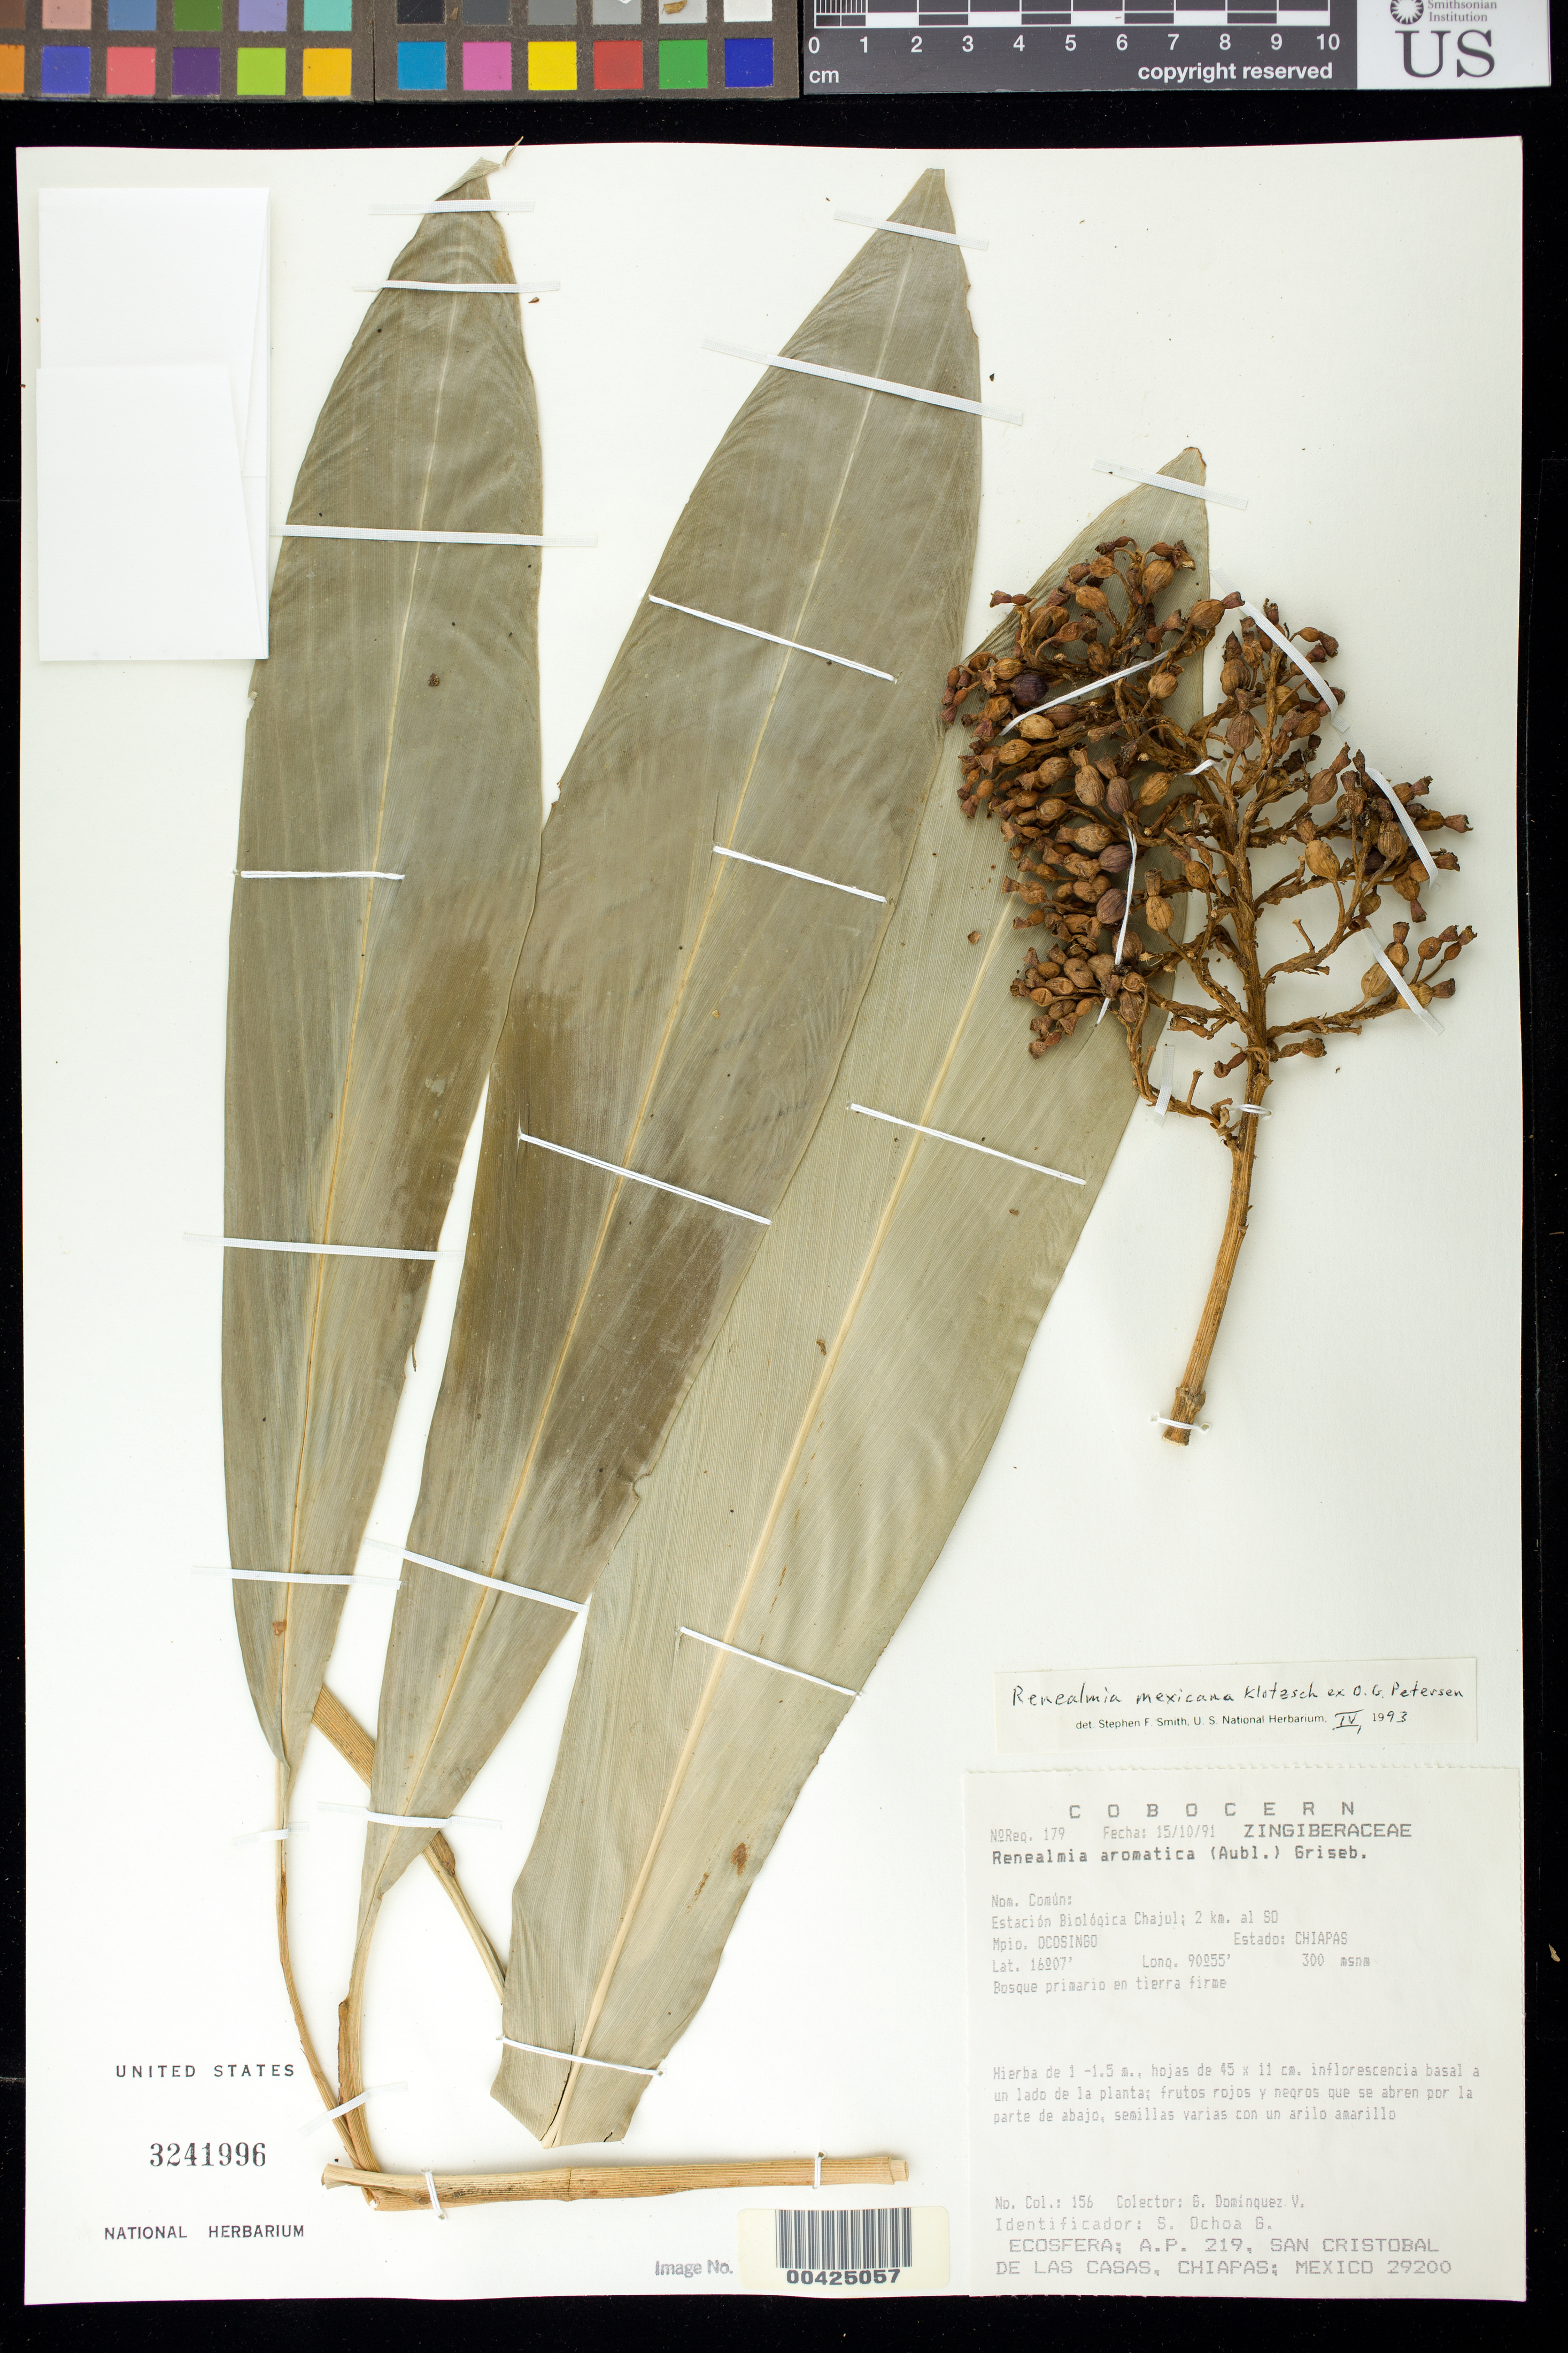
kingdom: Plantae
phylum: Tracheophyta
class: Liliopsida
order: Zingiberales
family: Zingiberaceae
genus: Renealmia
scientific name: Renealmia mexicana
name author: Klotzsch ex Petersen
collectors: G. Dominquez V.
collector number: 156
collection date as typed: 15 Oct 1991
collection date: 1991-10-15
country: Mexico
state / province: Chiapas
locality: Estacion Biologica Chajul, 2 km al SW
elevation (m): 300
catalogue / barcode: US 3241996